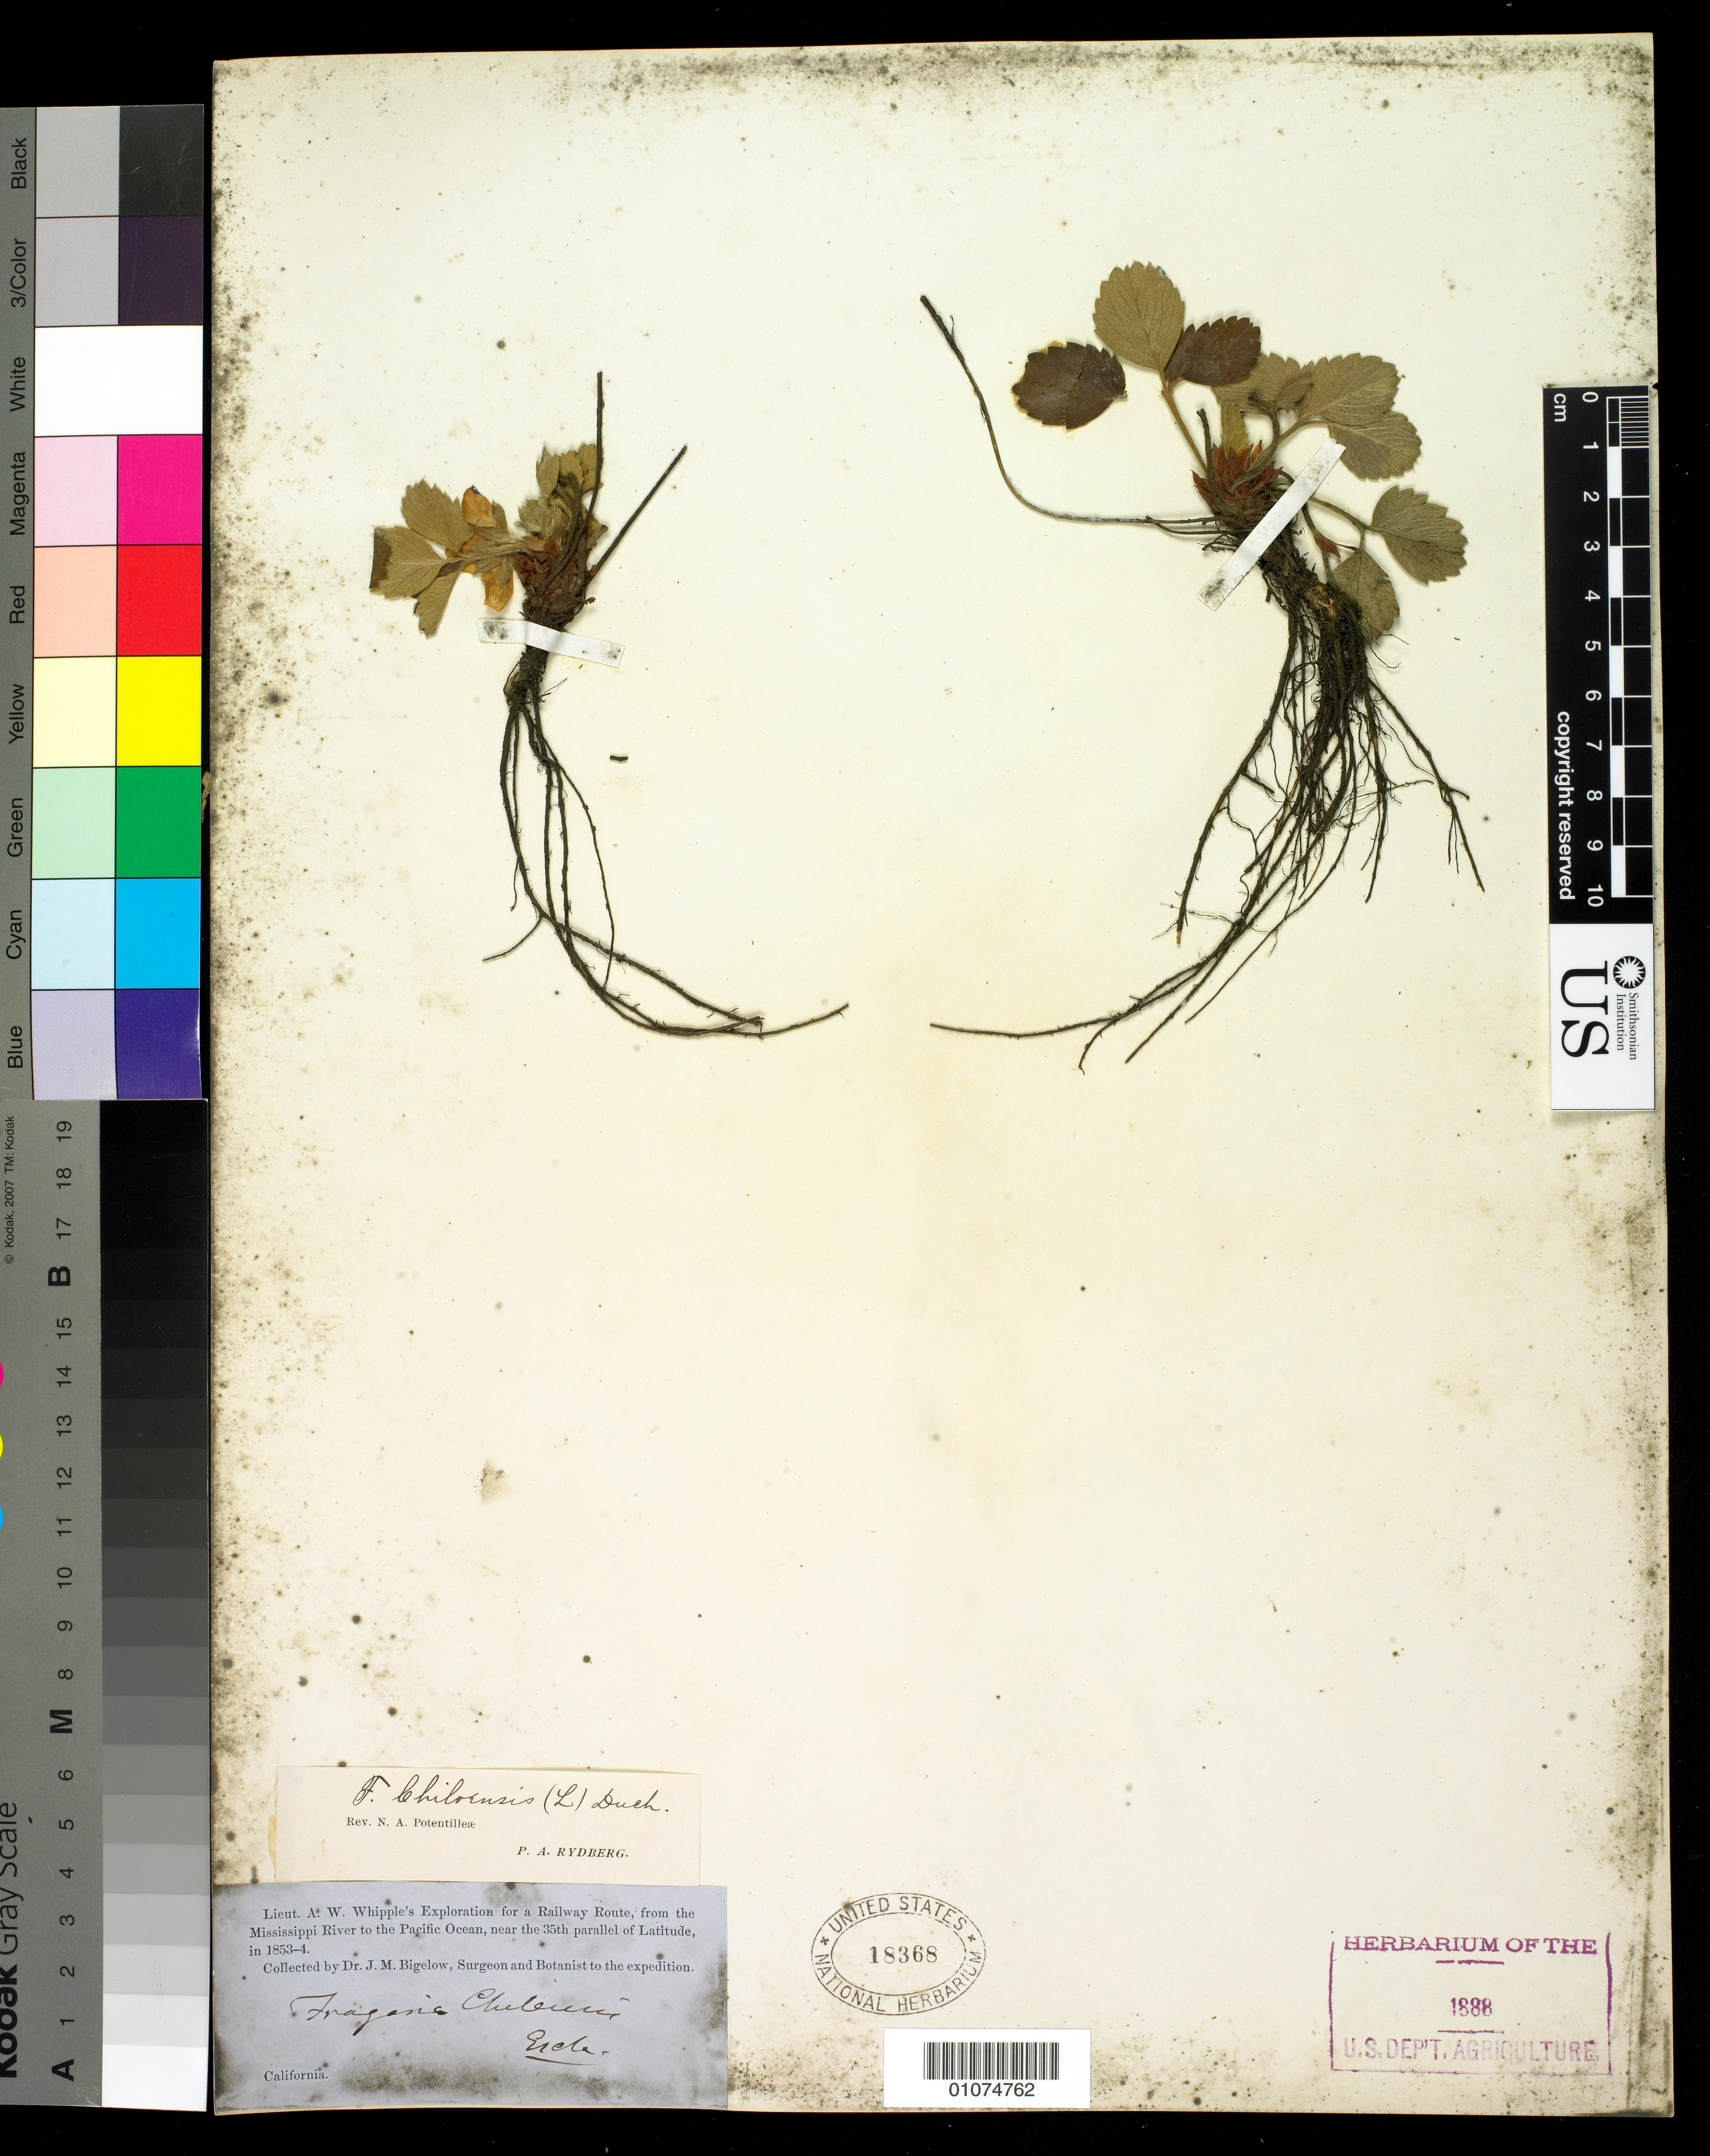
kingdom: Plantae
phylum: Tracheophyta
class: Magnoliopsida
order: Rosales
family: Rosaceae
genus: Fragaria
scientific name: Fragaria chiloensis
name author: (L.) Mill.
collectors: J. M. Bigelow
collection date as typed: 1853 to -- --- 1854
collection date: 1853/1854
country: United States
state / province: California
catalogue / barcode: US 18368